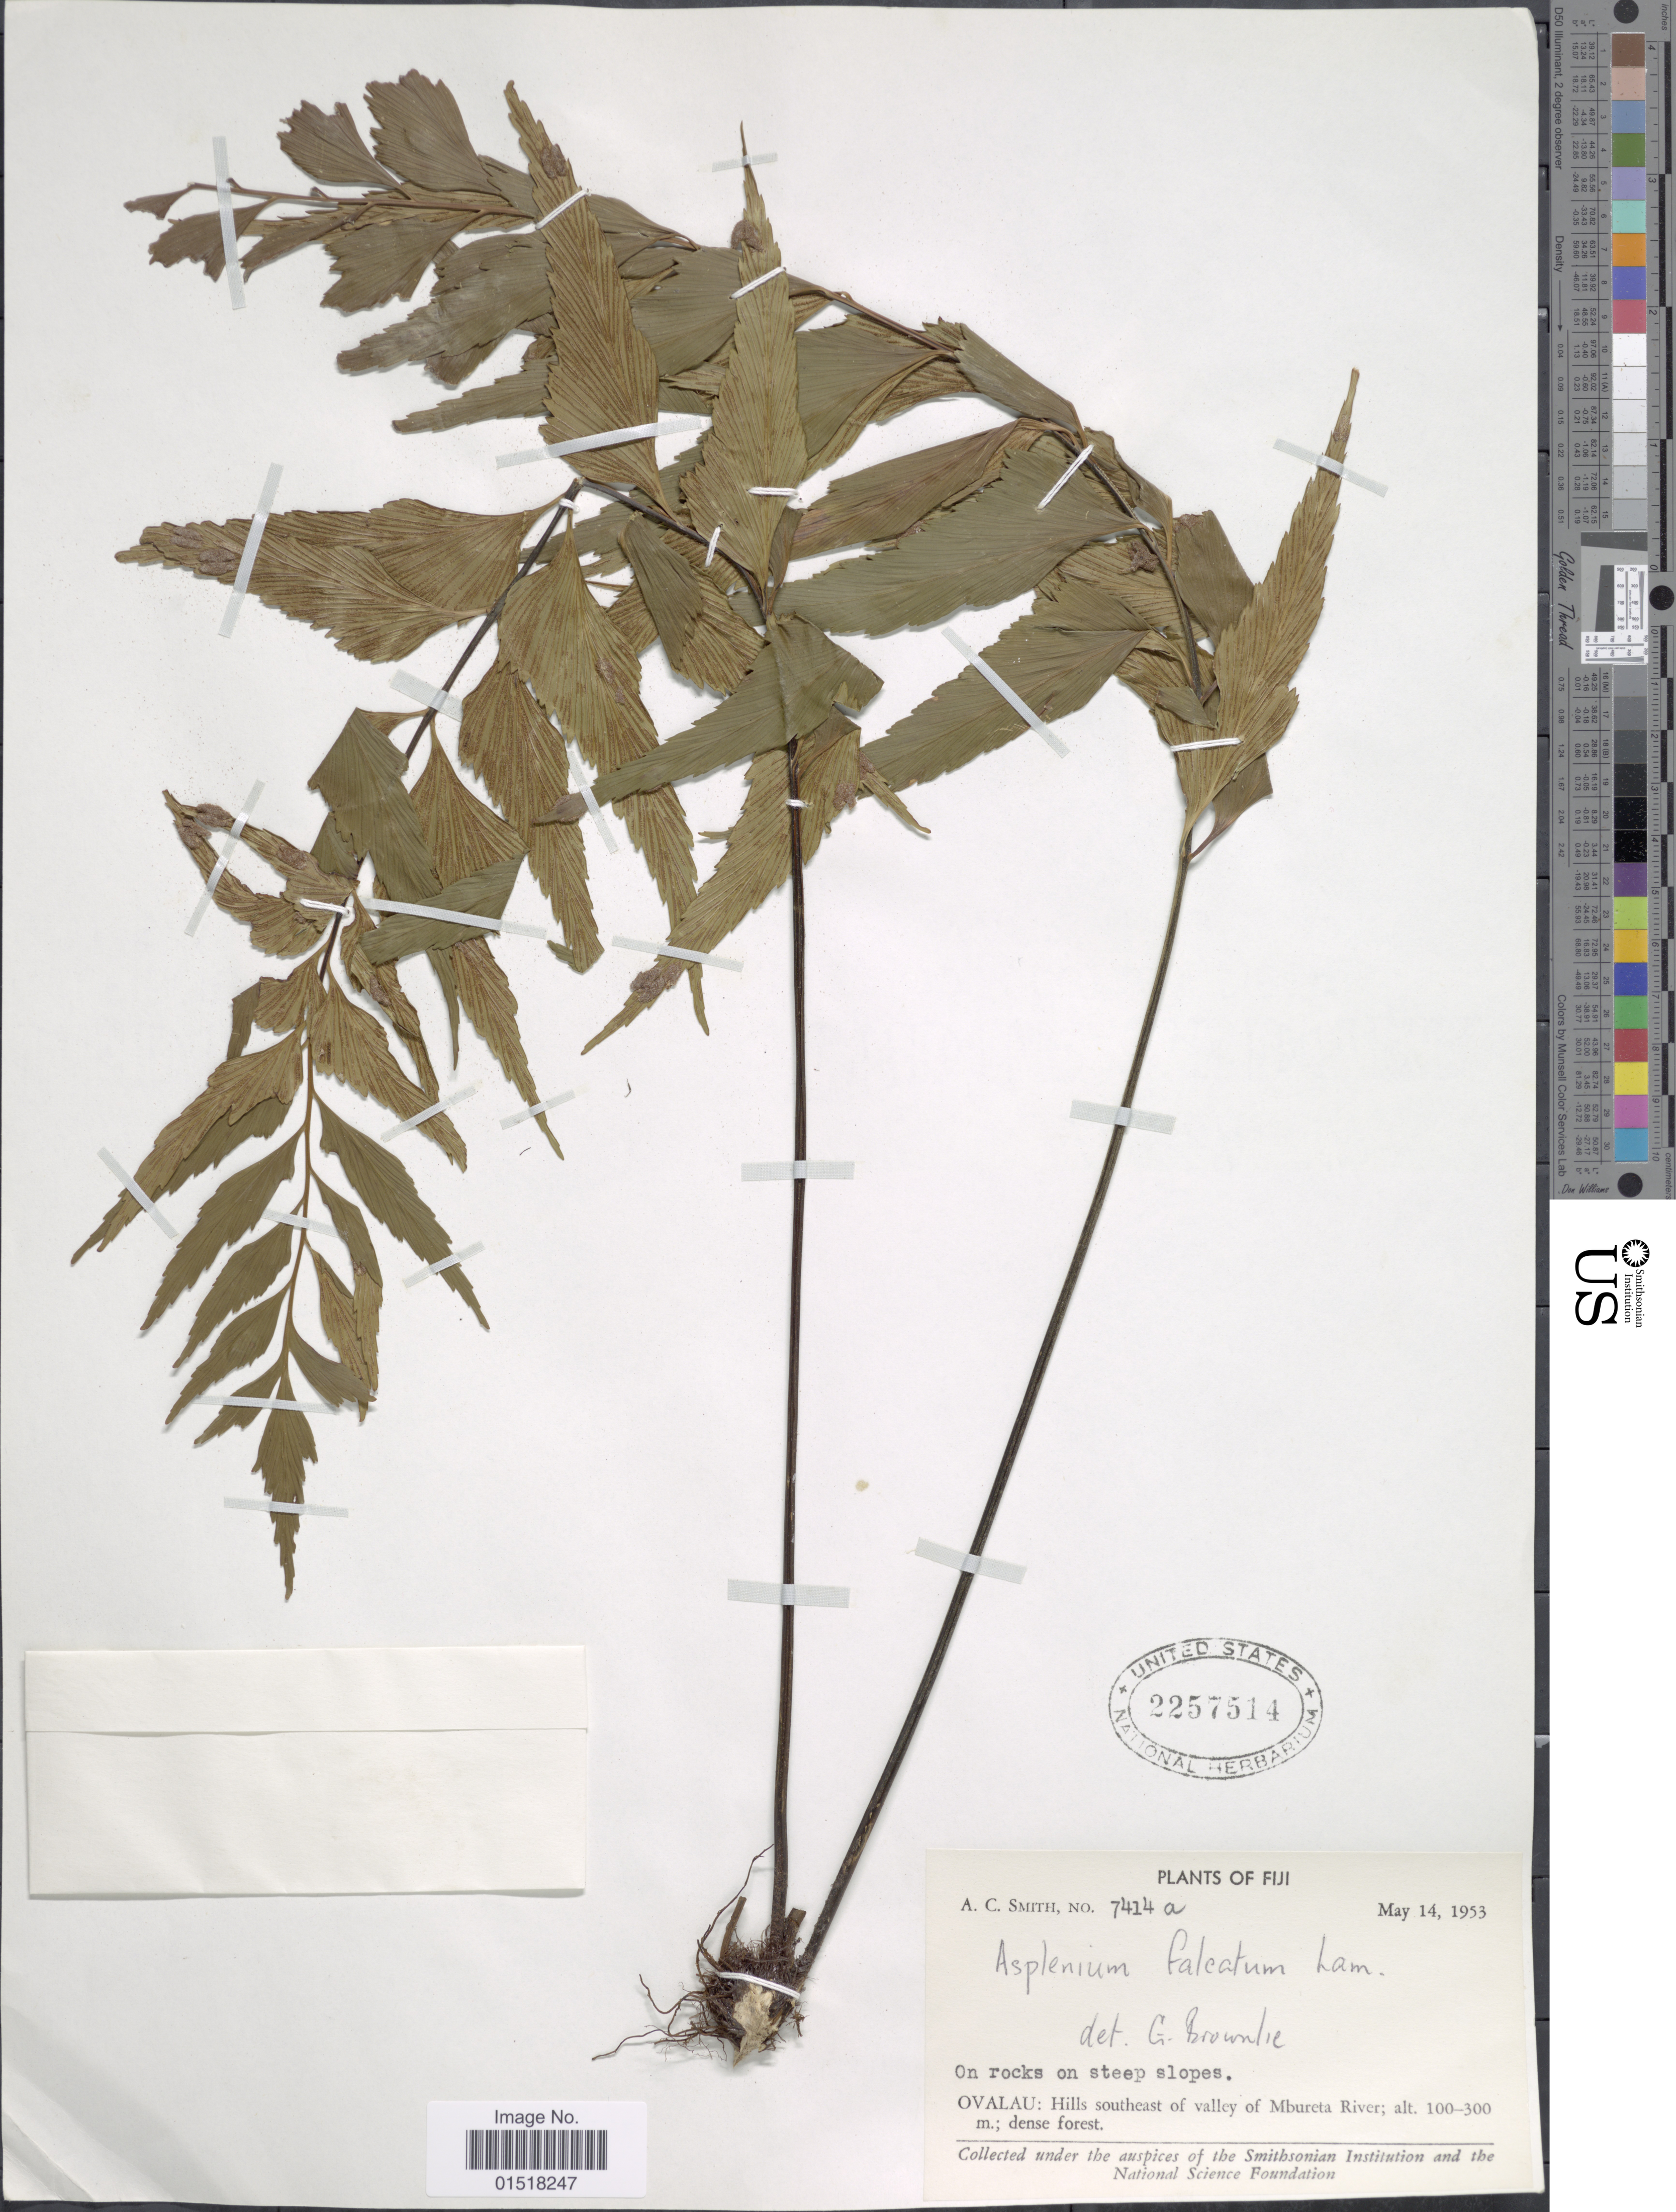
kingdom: Plantae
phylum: Tracheophyta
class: Polypodiopsida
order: Polypodiales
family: Aspleniaceae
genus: Asplenium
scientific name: Asplenium polyodon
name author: G. Forst.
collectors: A. C. Smith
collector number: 7414a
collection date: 1953-05-14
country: Fiji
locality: Ovalau: Hills southeast of valley of Mbureta River.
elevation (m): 100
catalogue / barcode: US 2257514